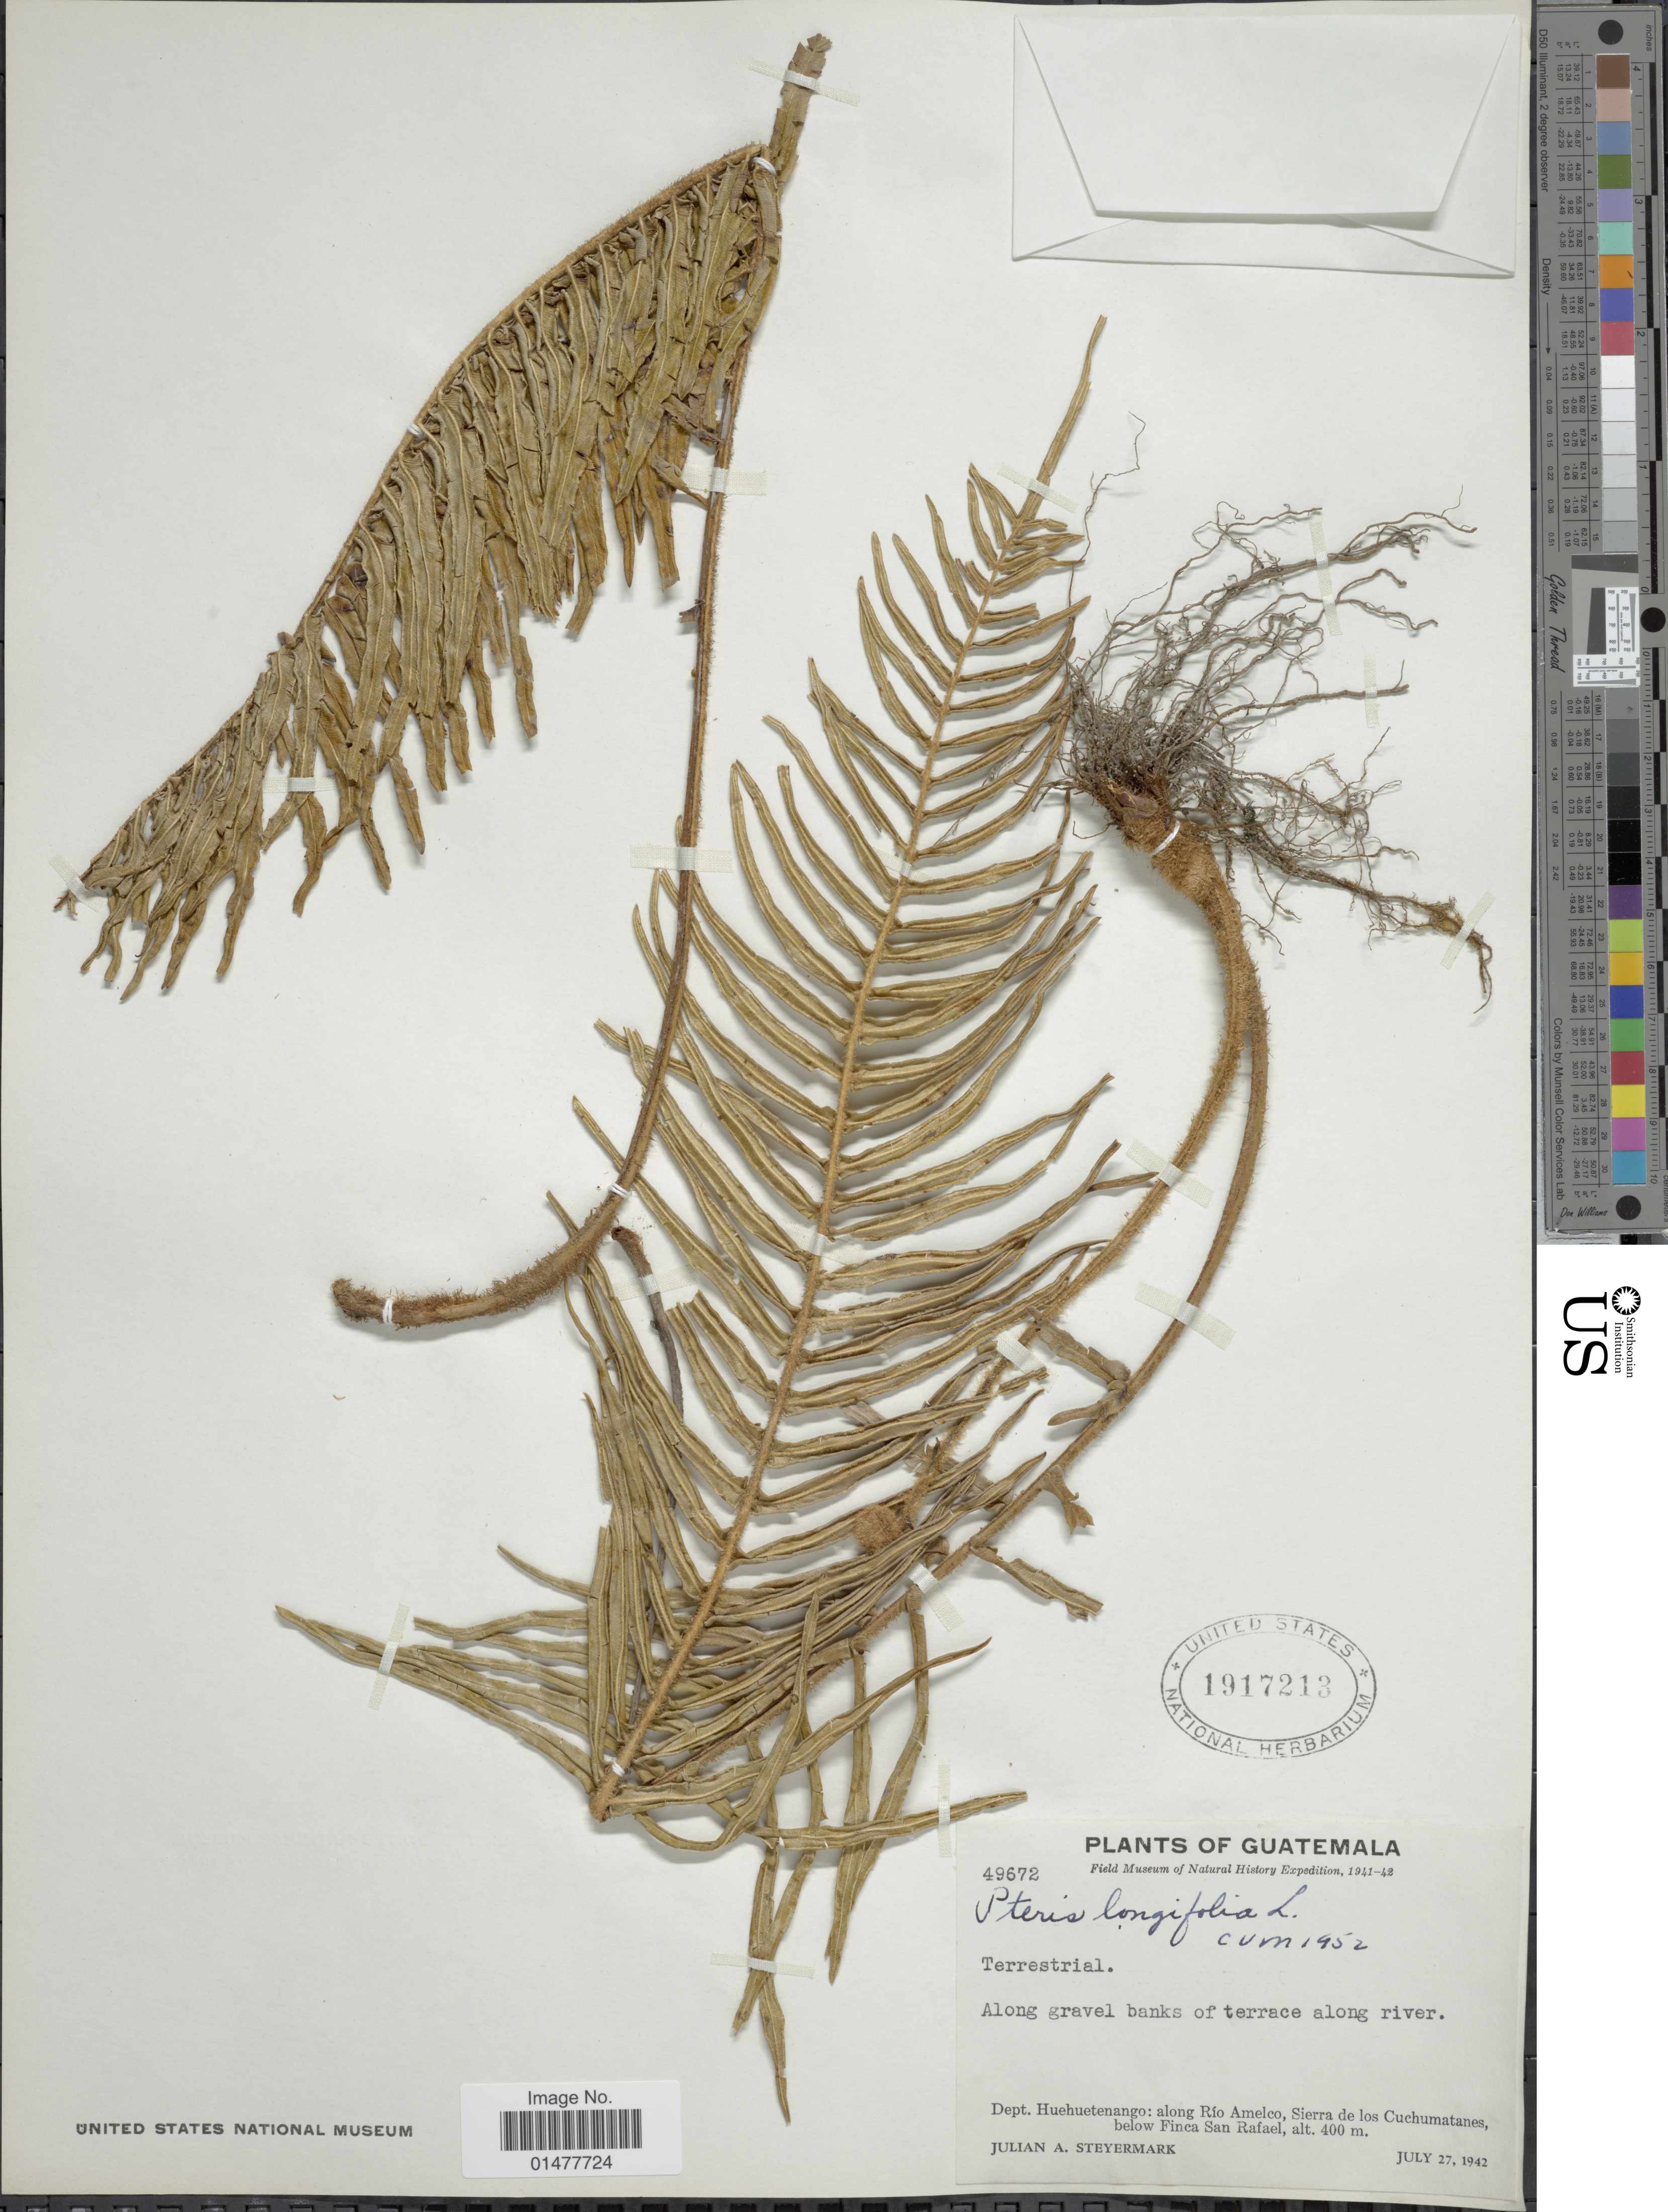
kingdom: Plantae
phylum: Tracheophyta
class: Polypodiopsida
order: Polypodiales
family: Pteridaceae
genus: Pteris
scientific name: Pteris longifolia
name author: L.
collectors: J. Steyermark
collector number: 49672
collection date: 1942-07-27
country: Guatemala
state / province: Huehuetenango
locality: Along Rio Amelco, Sierra de los Cuchumatanes, below Finca San Rafael.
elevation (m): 400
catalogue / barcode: US 1917213